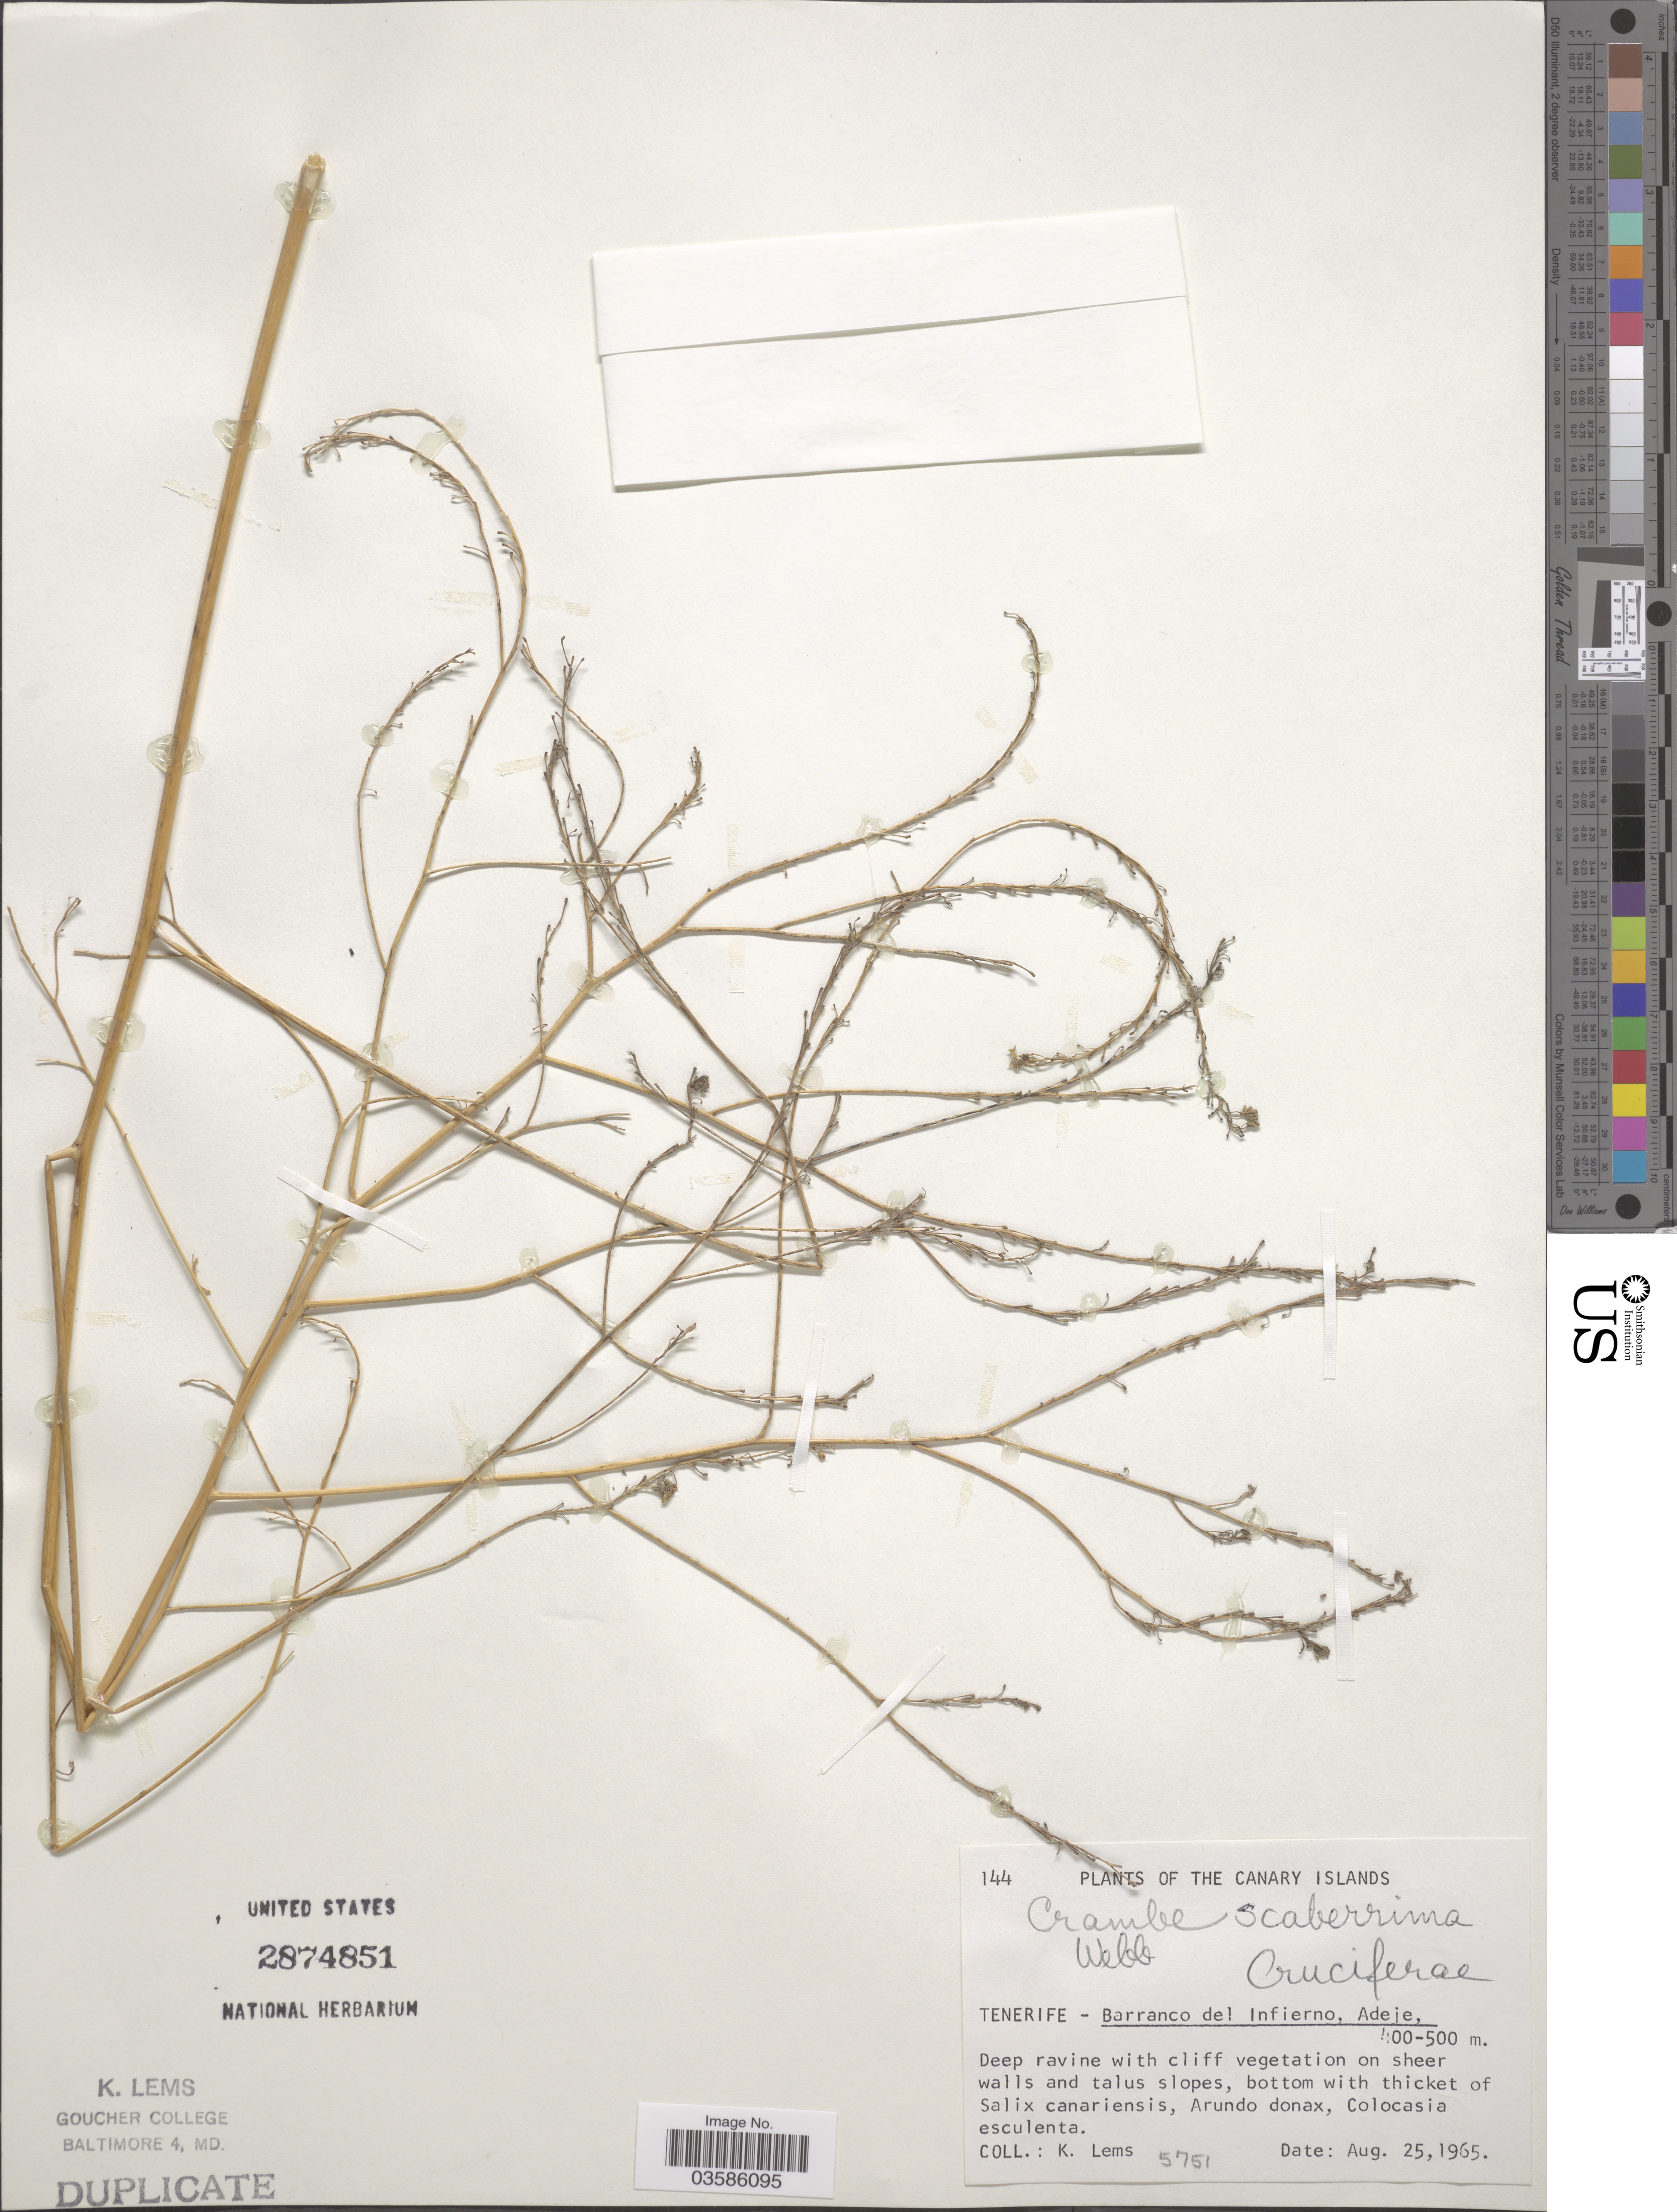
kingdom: Plantae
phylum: Tracheophyta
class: Magnoliopsida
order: Brassicales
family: Brassicaceae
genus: Crambe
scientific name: Crambe scaberrima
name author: Webb ex Bramwell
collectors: K. Lems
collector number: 5751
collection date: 1965-08-25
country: Spain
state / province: Canarias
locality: The Canary Islands. Tenerife - Barranco del Infierno, Adeje.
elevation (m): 400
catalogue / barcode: US 2874851